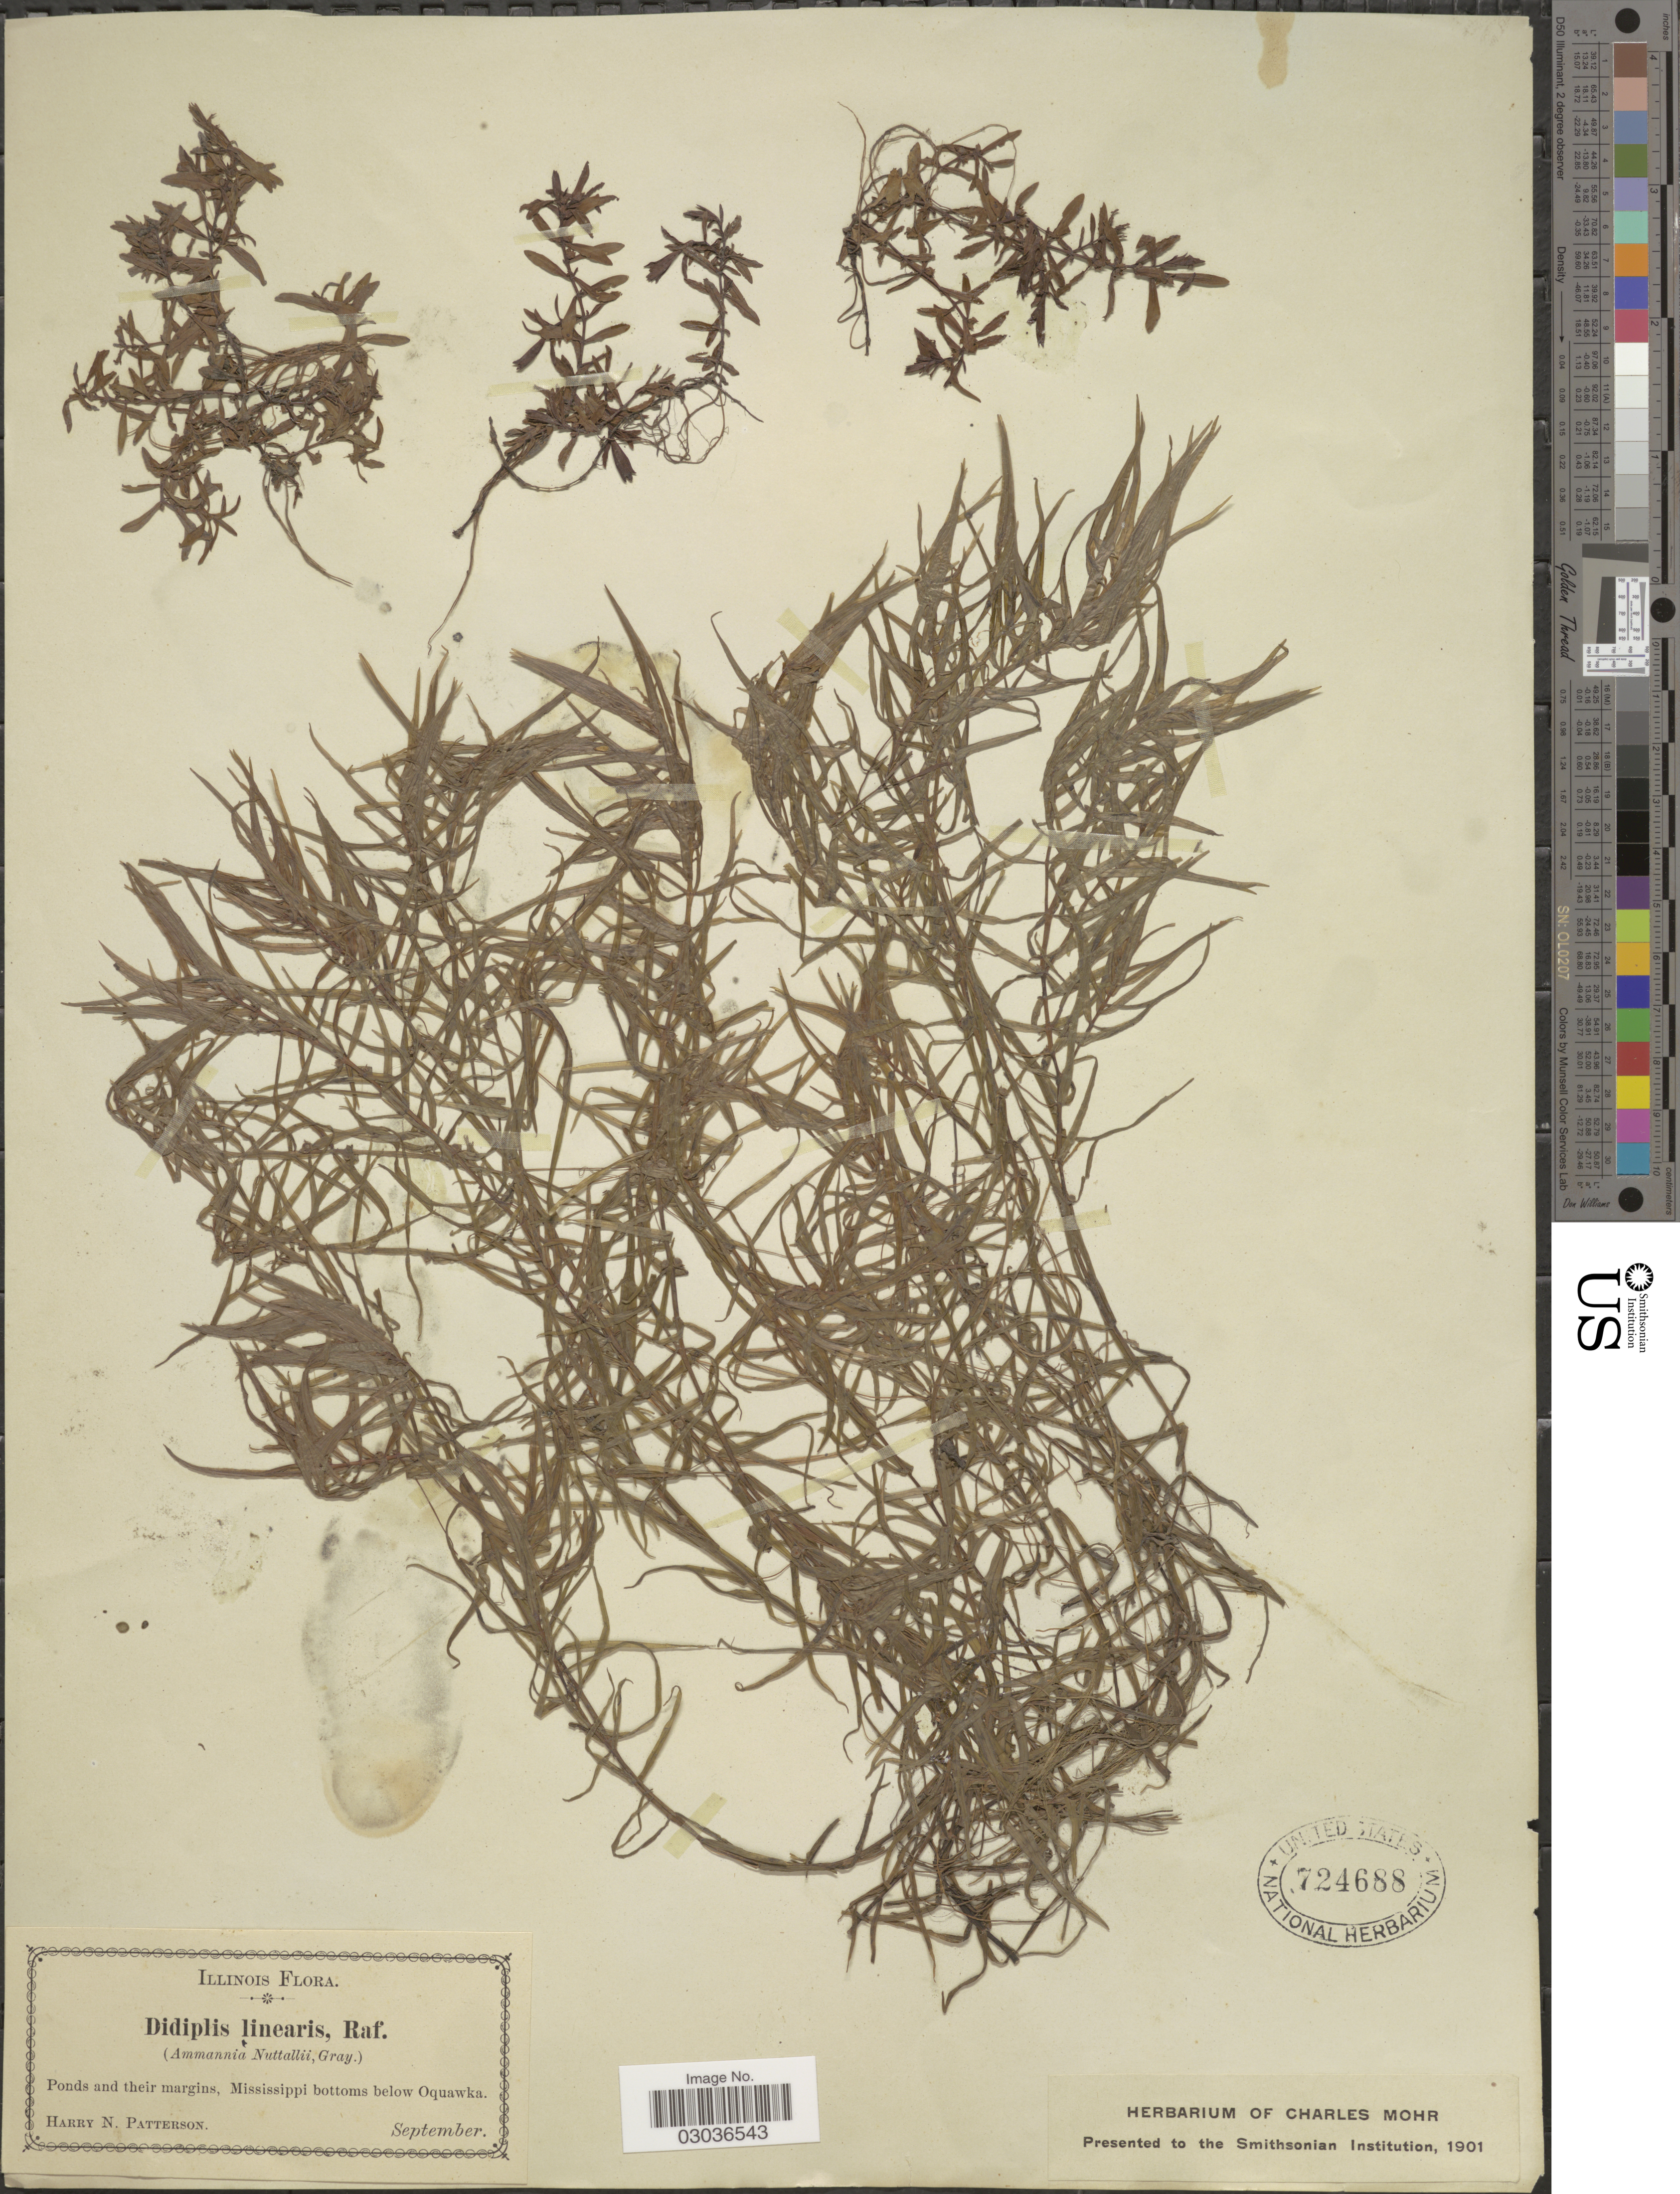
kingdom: Plantae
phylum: Tracheophyta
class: Magnoliopsida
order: Myrtales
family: Lythraceae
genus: Didiplis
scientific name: Didiplis diandra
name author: (Nutt. ex DC.) Alph. Wood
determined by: Strong, Mark T., (BOT), Smithsonian Institution - National Museum of Natural History (UNITED STATES)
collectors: H. N. Patterson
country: United States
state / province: Illinois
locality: Ponds and their margins, Mississippi bottoms below Oquawka.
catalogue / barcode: US 724688